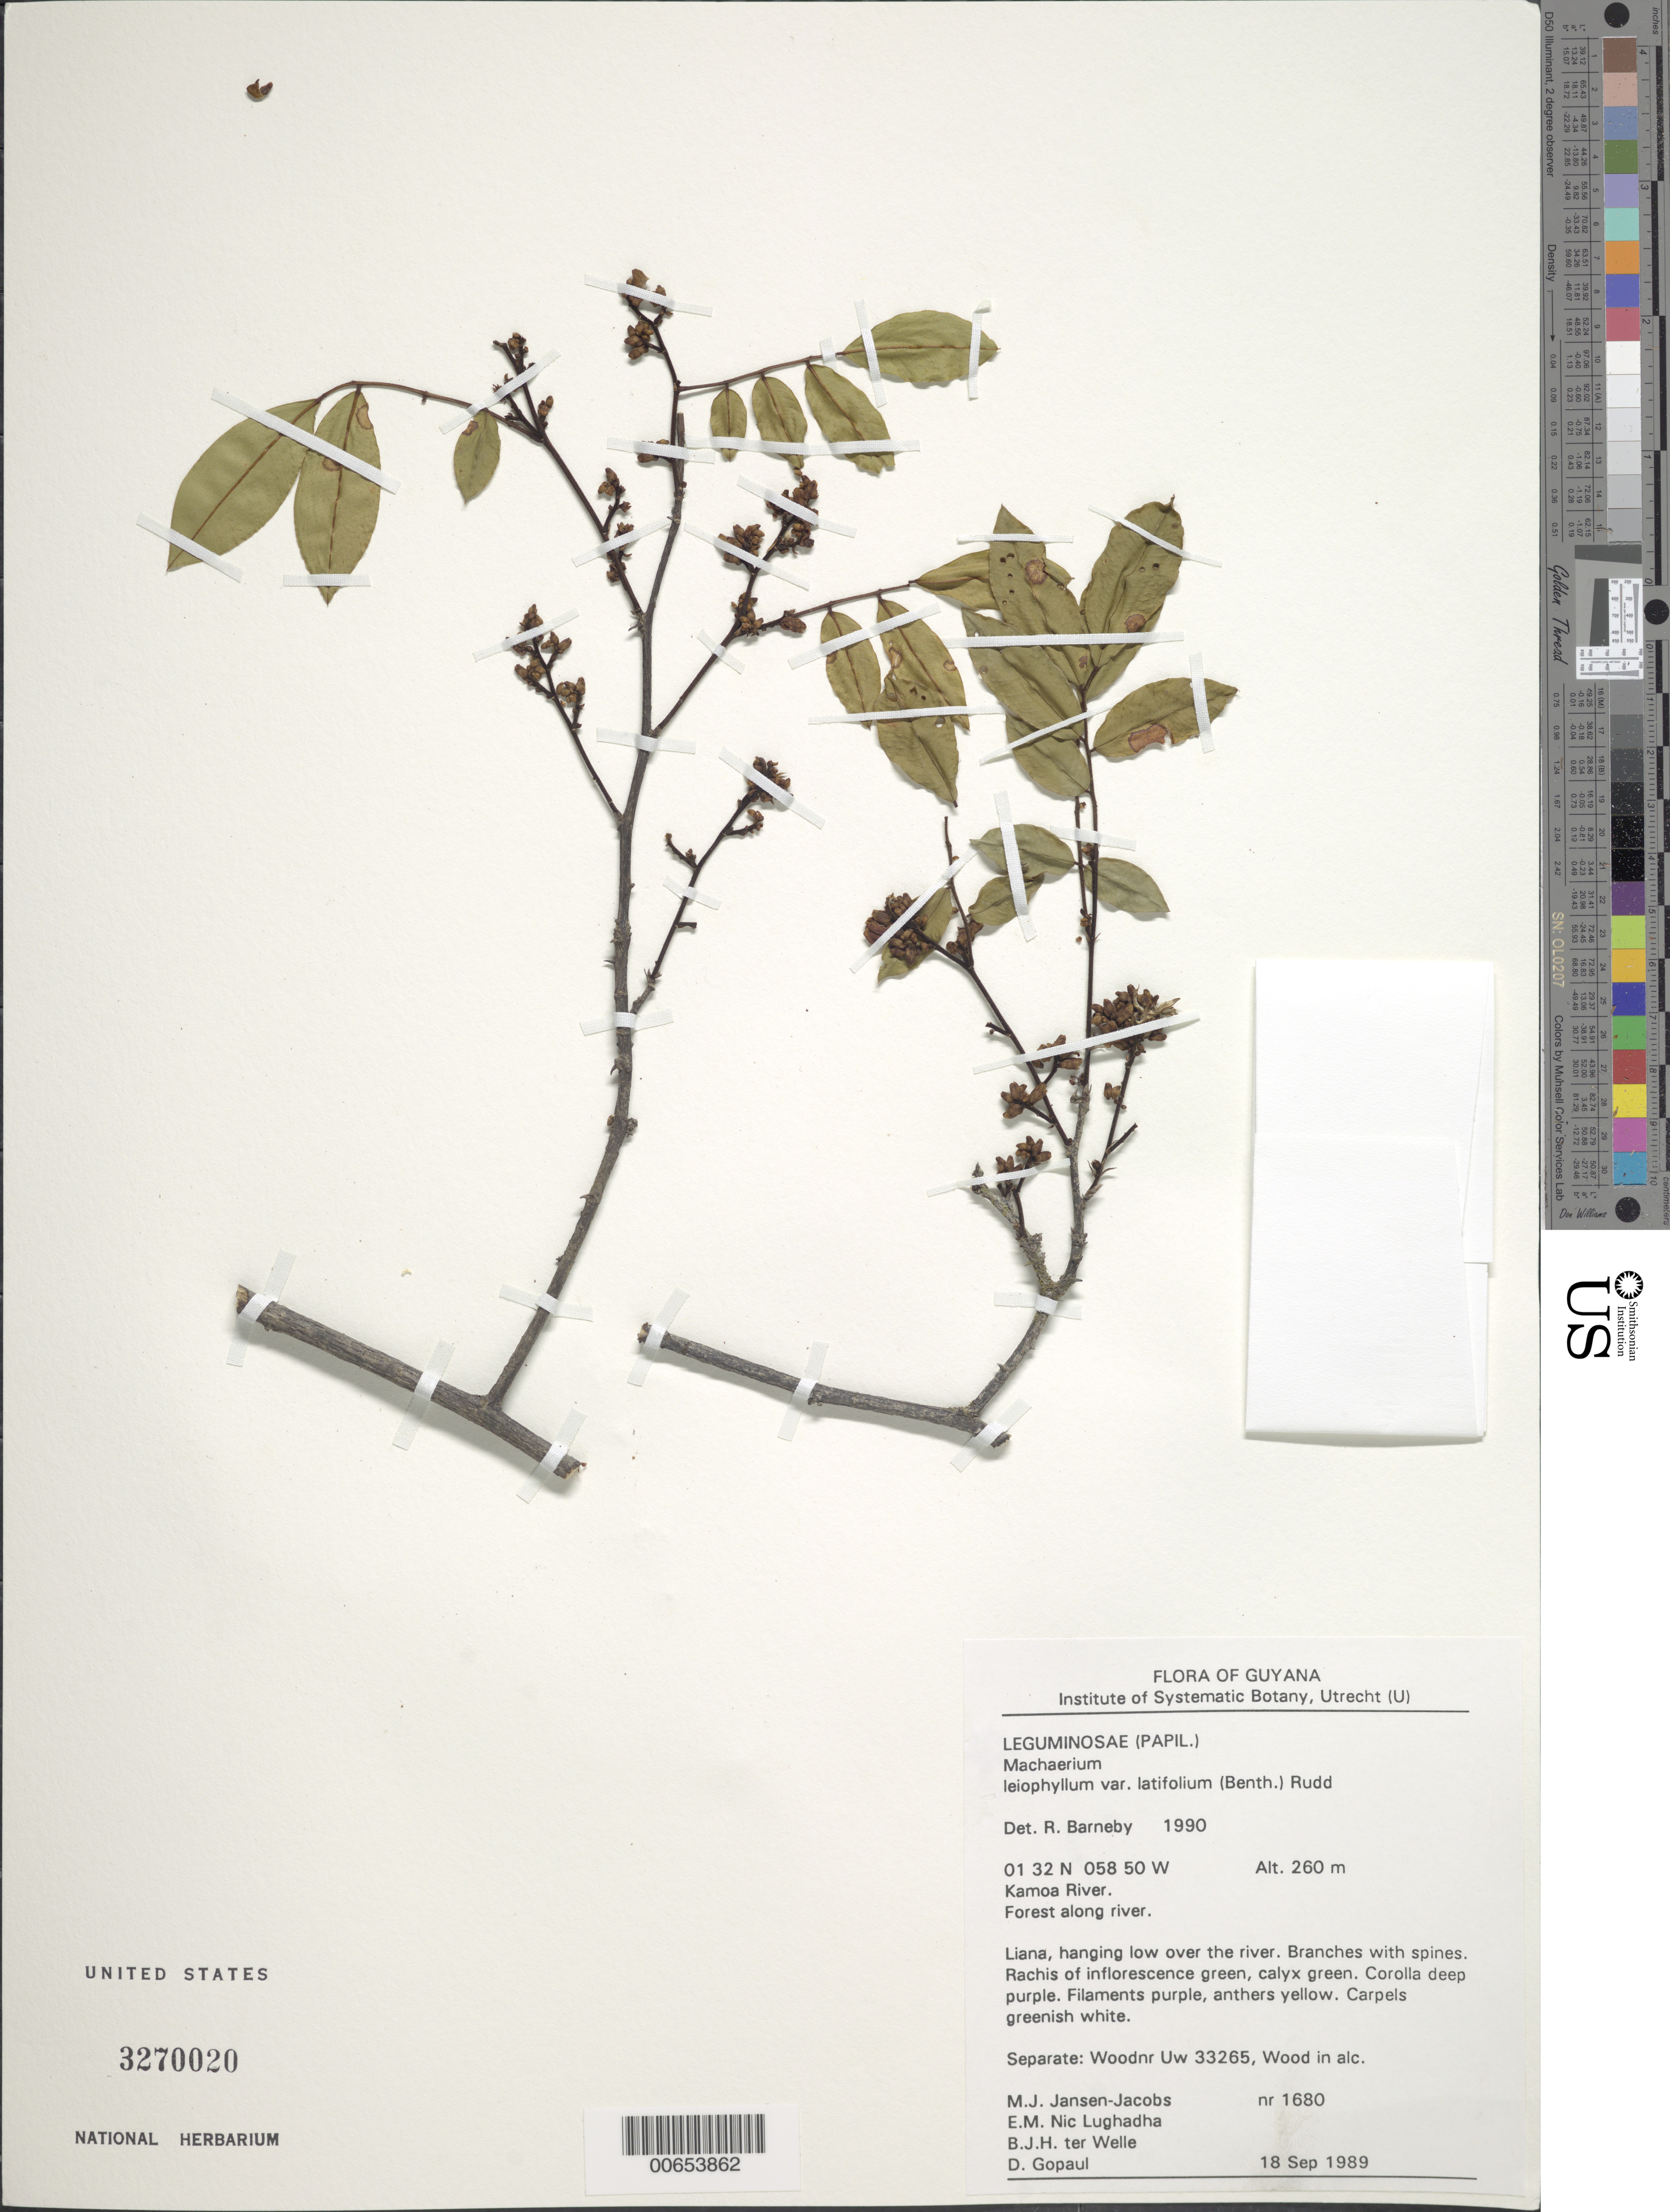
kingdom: Plantae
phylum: Tracheophyta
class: Magnoliopsida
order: Fabales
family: Fabaceae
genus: Machaerium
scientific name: Machaerium leiophyllum var. latifolium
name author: (Benth.) Rudd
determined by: Barneby, Rupert C., (NY)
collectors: M. J. Jansen-Jacobs, E. Nic Lughadha, B. Welle & D. Gopaul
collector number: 1680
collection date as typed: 18-Sep-89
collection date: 1989-09-18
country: Guyana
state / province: U. Takutu-U. Essequibo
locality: Kamoa River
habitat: Forest along river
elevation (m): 260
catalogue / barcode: US 3270020